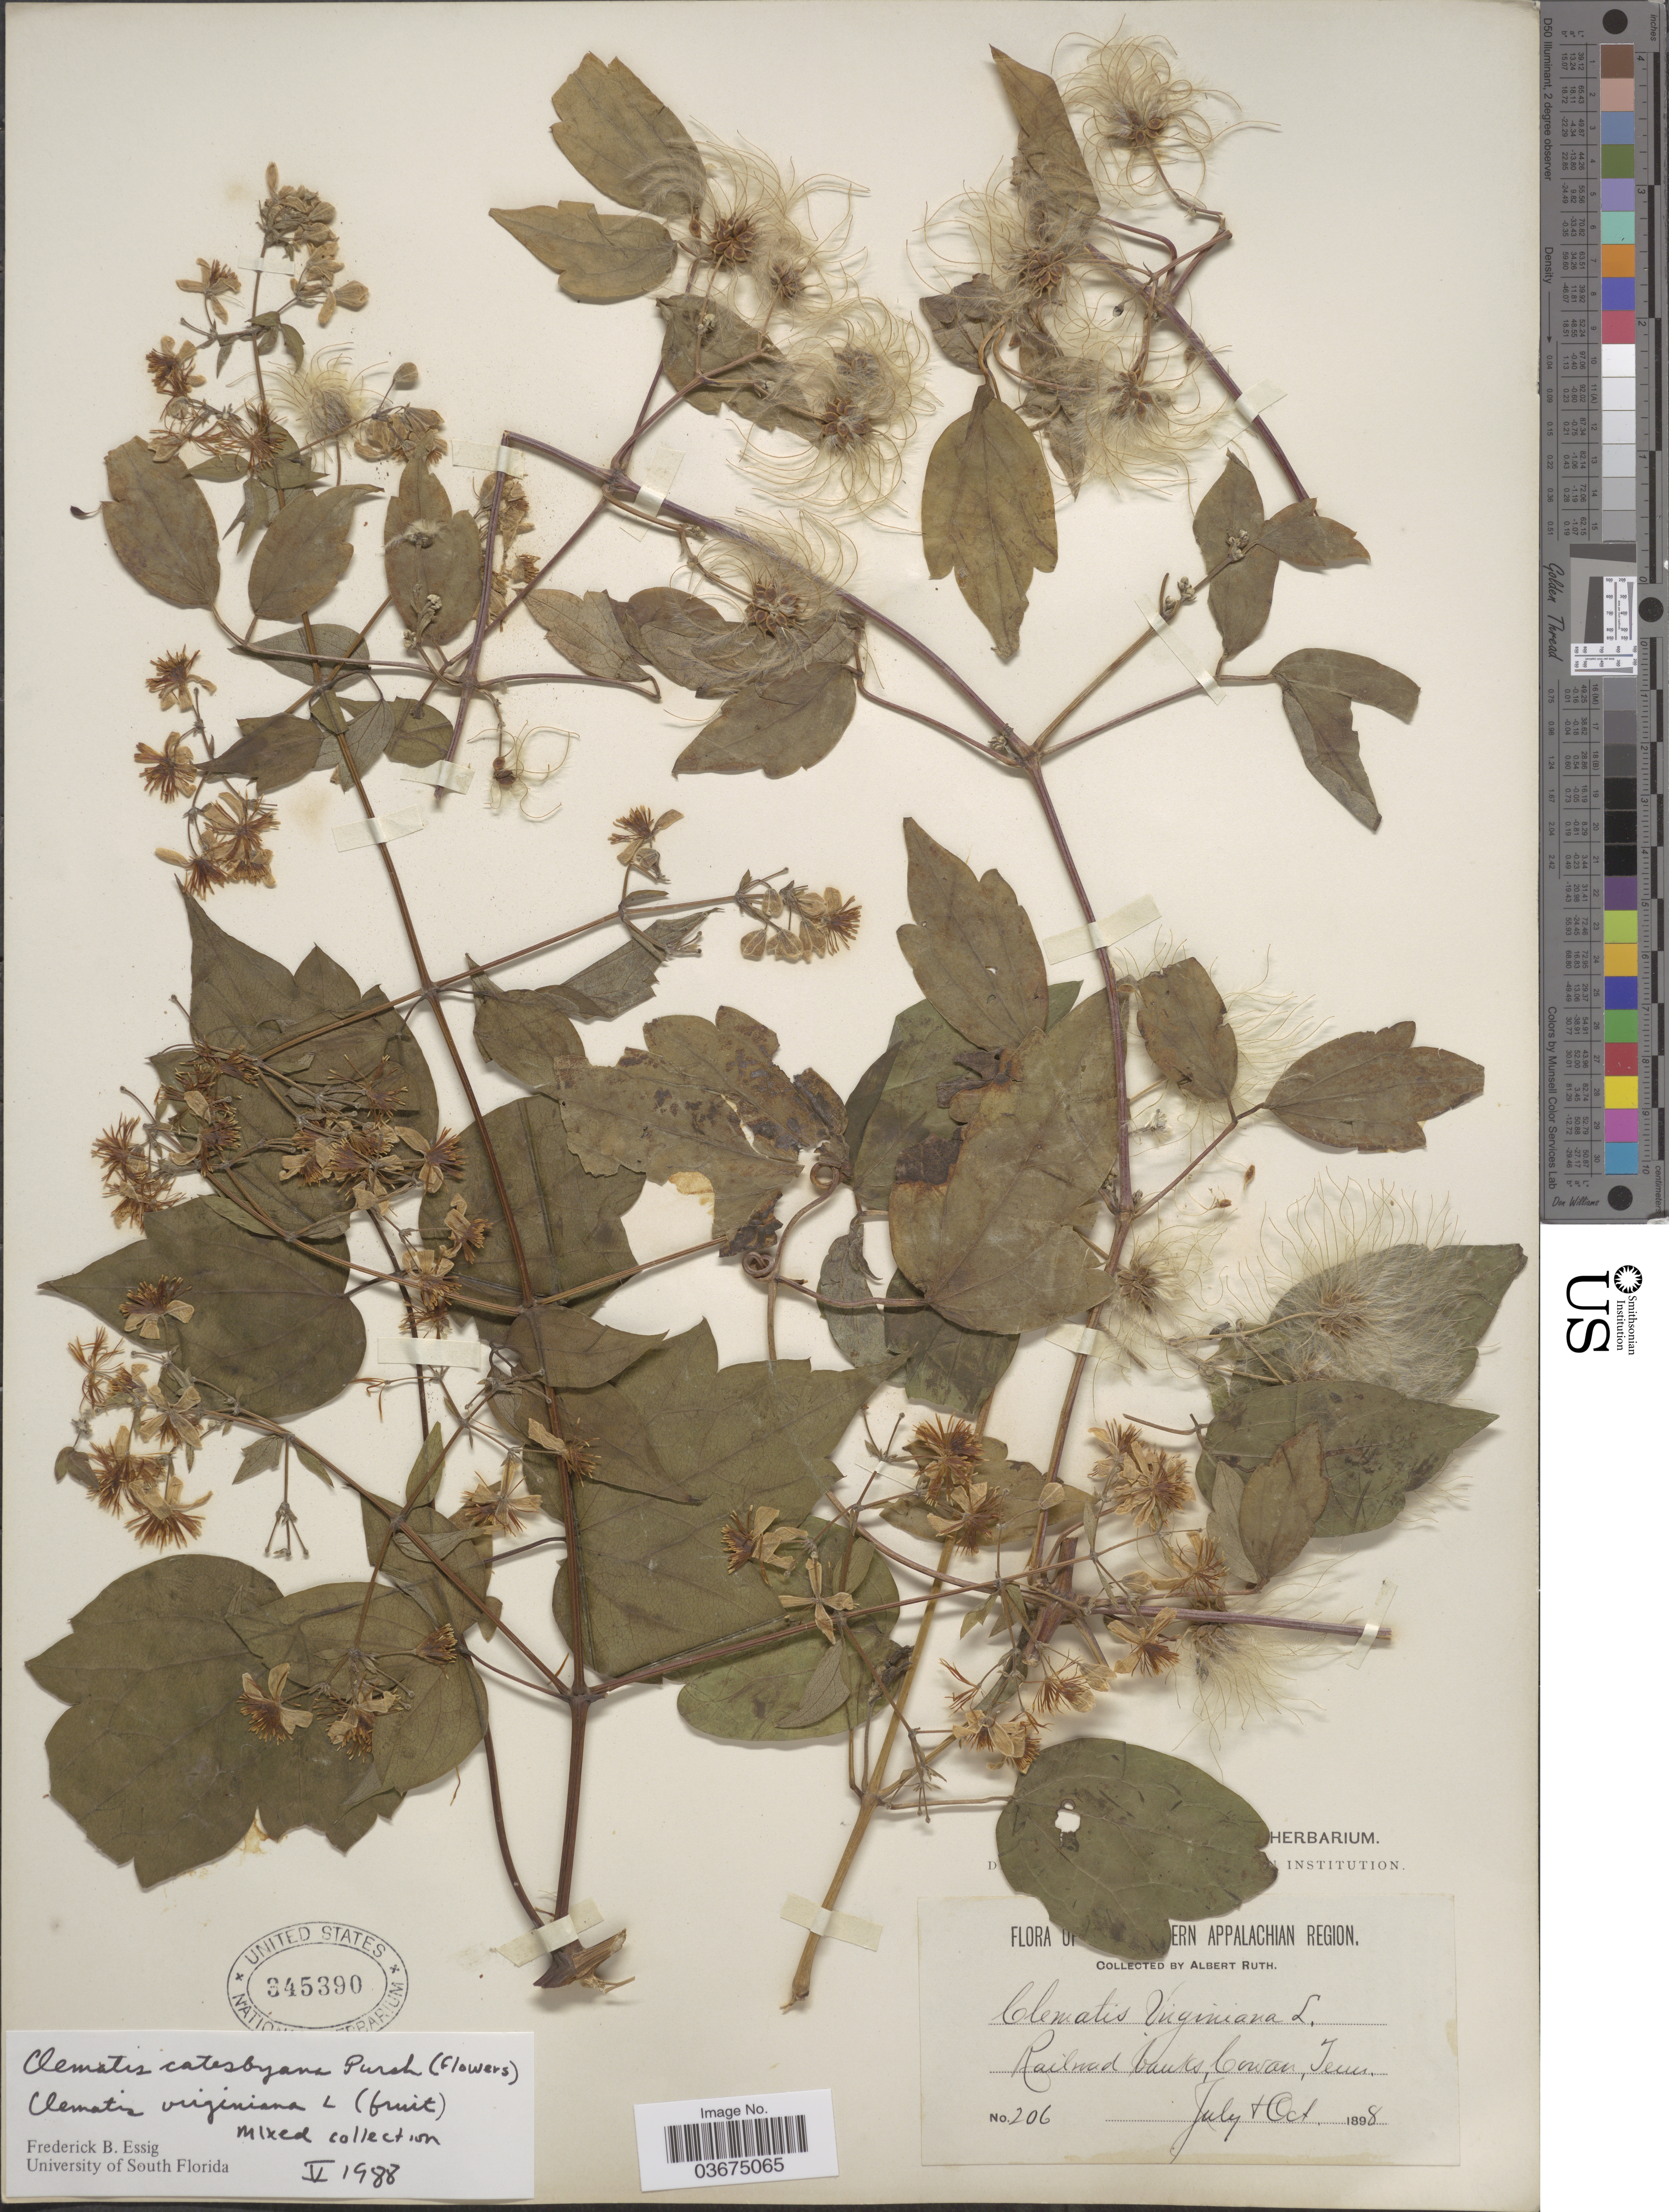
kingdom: Plantae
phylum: Tracheophyta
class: Magnoliopsida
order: Ranunculales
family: Ranunculaceae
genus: Clematis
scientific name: Clematis catesbyana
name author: Pursh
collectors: A. Ruth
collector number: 206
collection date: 1898-07/1898-10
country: United States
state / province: Tennessee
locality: Railroad banks, Cowan.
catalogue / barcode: US 345390